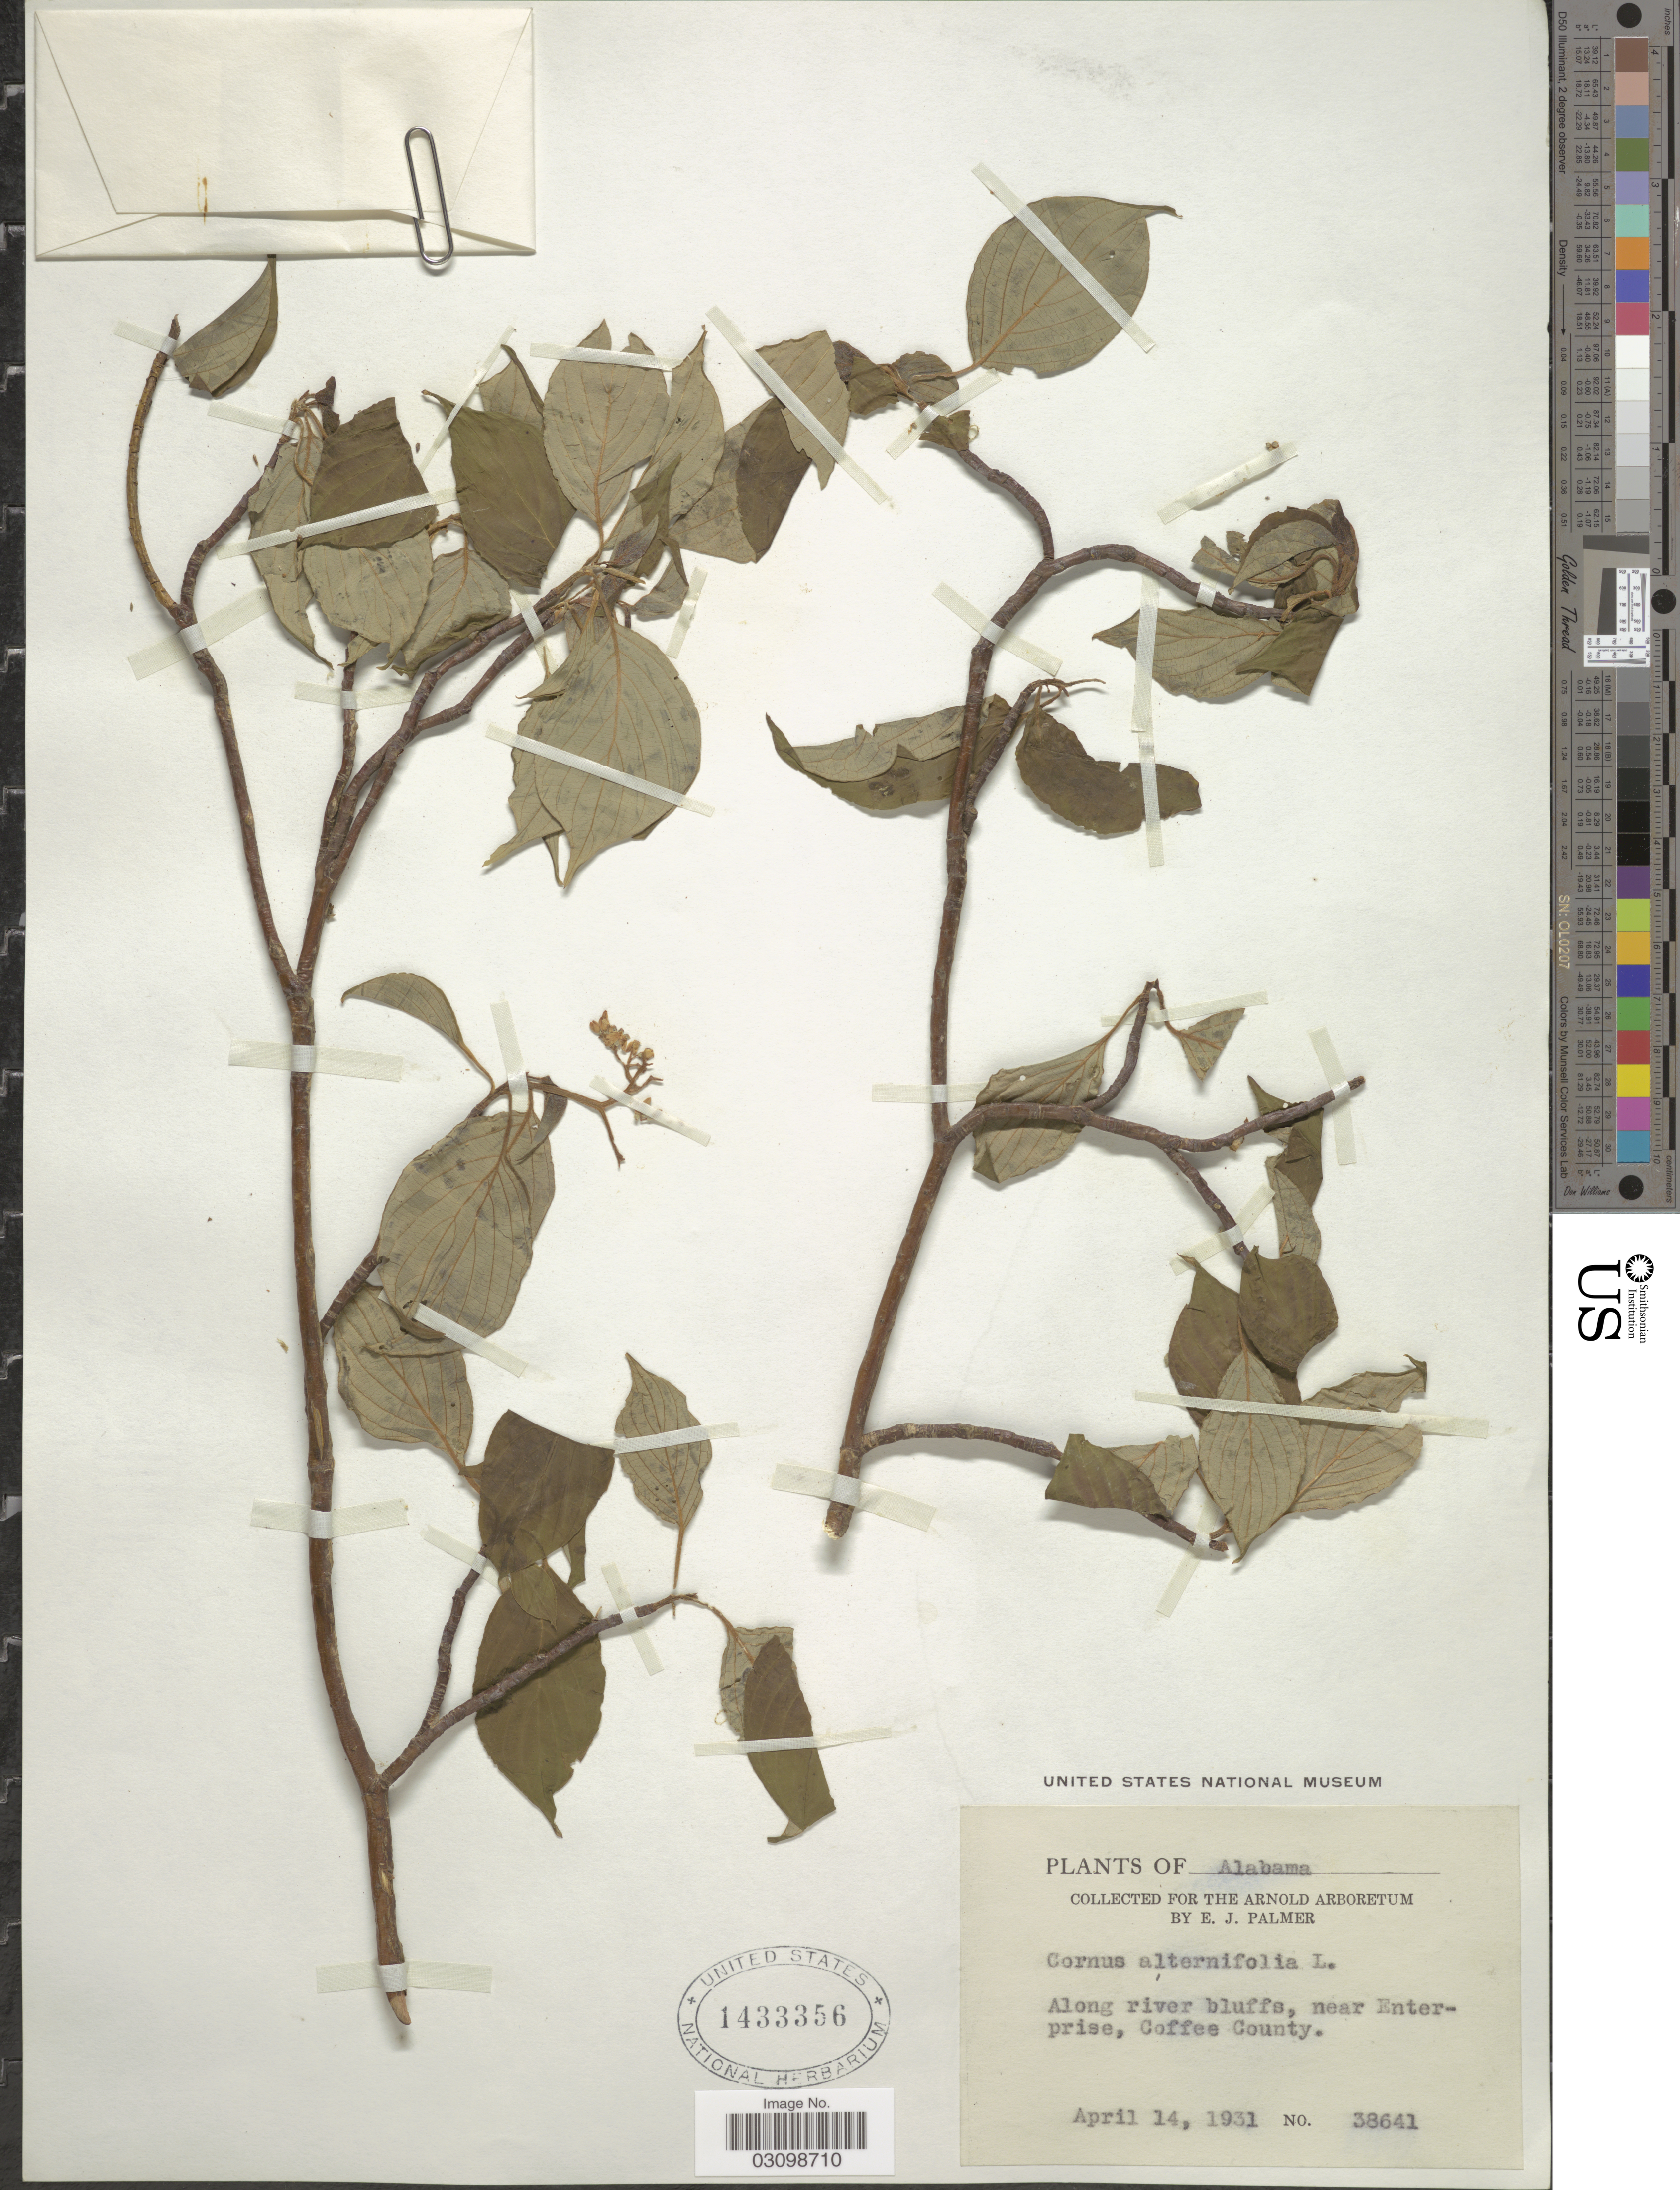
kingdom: Plantae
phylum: Tracheophyta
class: Magnoliopsida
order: Cornales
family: Cornaceae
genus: Cornus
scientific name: Cornus alternifolia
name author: L.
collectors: E. J. Palmer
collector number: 38641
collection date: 1931-08-14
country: United States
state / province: Alabama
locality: Along river bluffs, near Enterprise, Coffee County.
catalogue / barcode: US 1433356